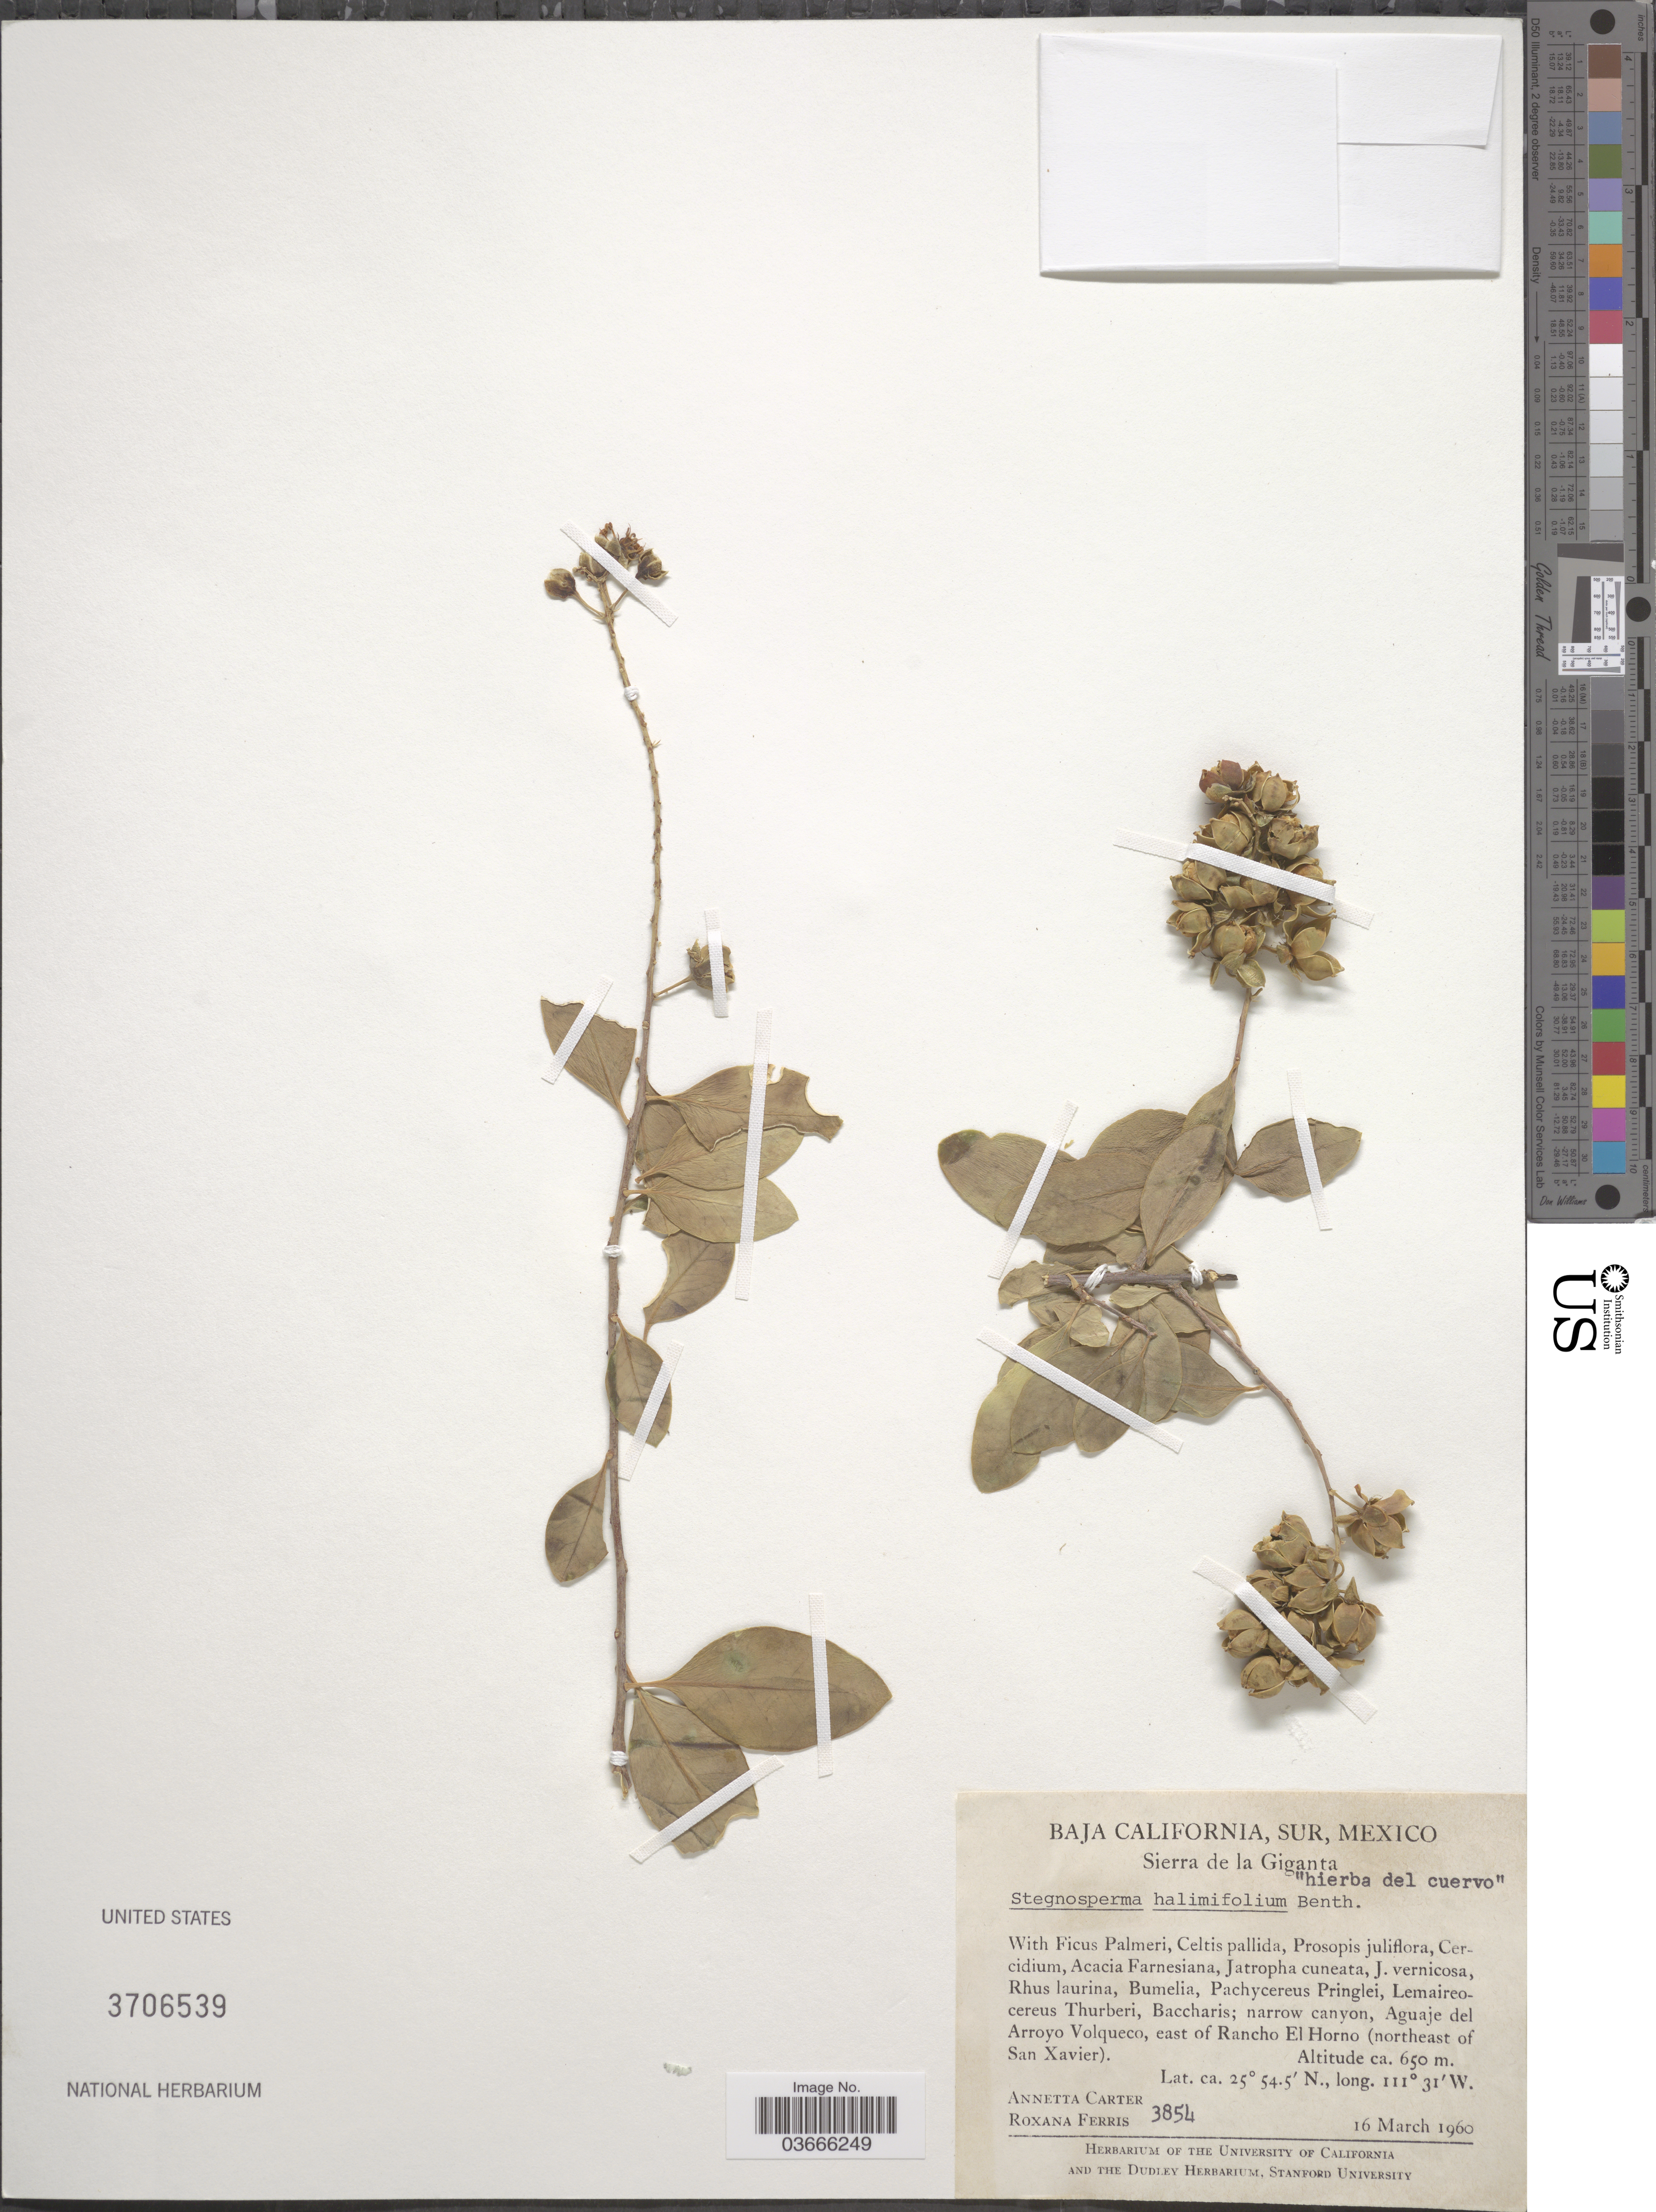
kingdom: Plantae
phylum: Tracheophyta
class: Magnoliopsida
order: Caryophyllales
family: Stegnospermataceae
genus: Stegnosperma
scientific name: Stegnosperma halimifolium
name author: Benth.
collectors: A. Carter & R. S. Ferris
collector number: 3854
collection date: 1960-03-16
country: Mexico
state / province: Baja California Sur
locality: Sierra de la Giganta. Aguaje del Arroyo Volqueco, east of Rancho El Horno (northeast of San Xavier).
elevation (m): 650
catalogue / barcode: US 3706539